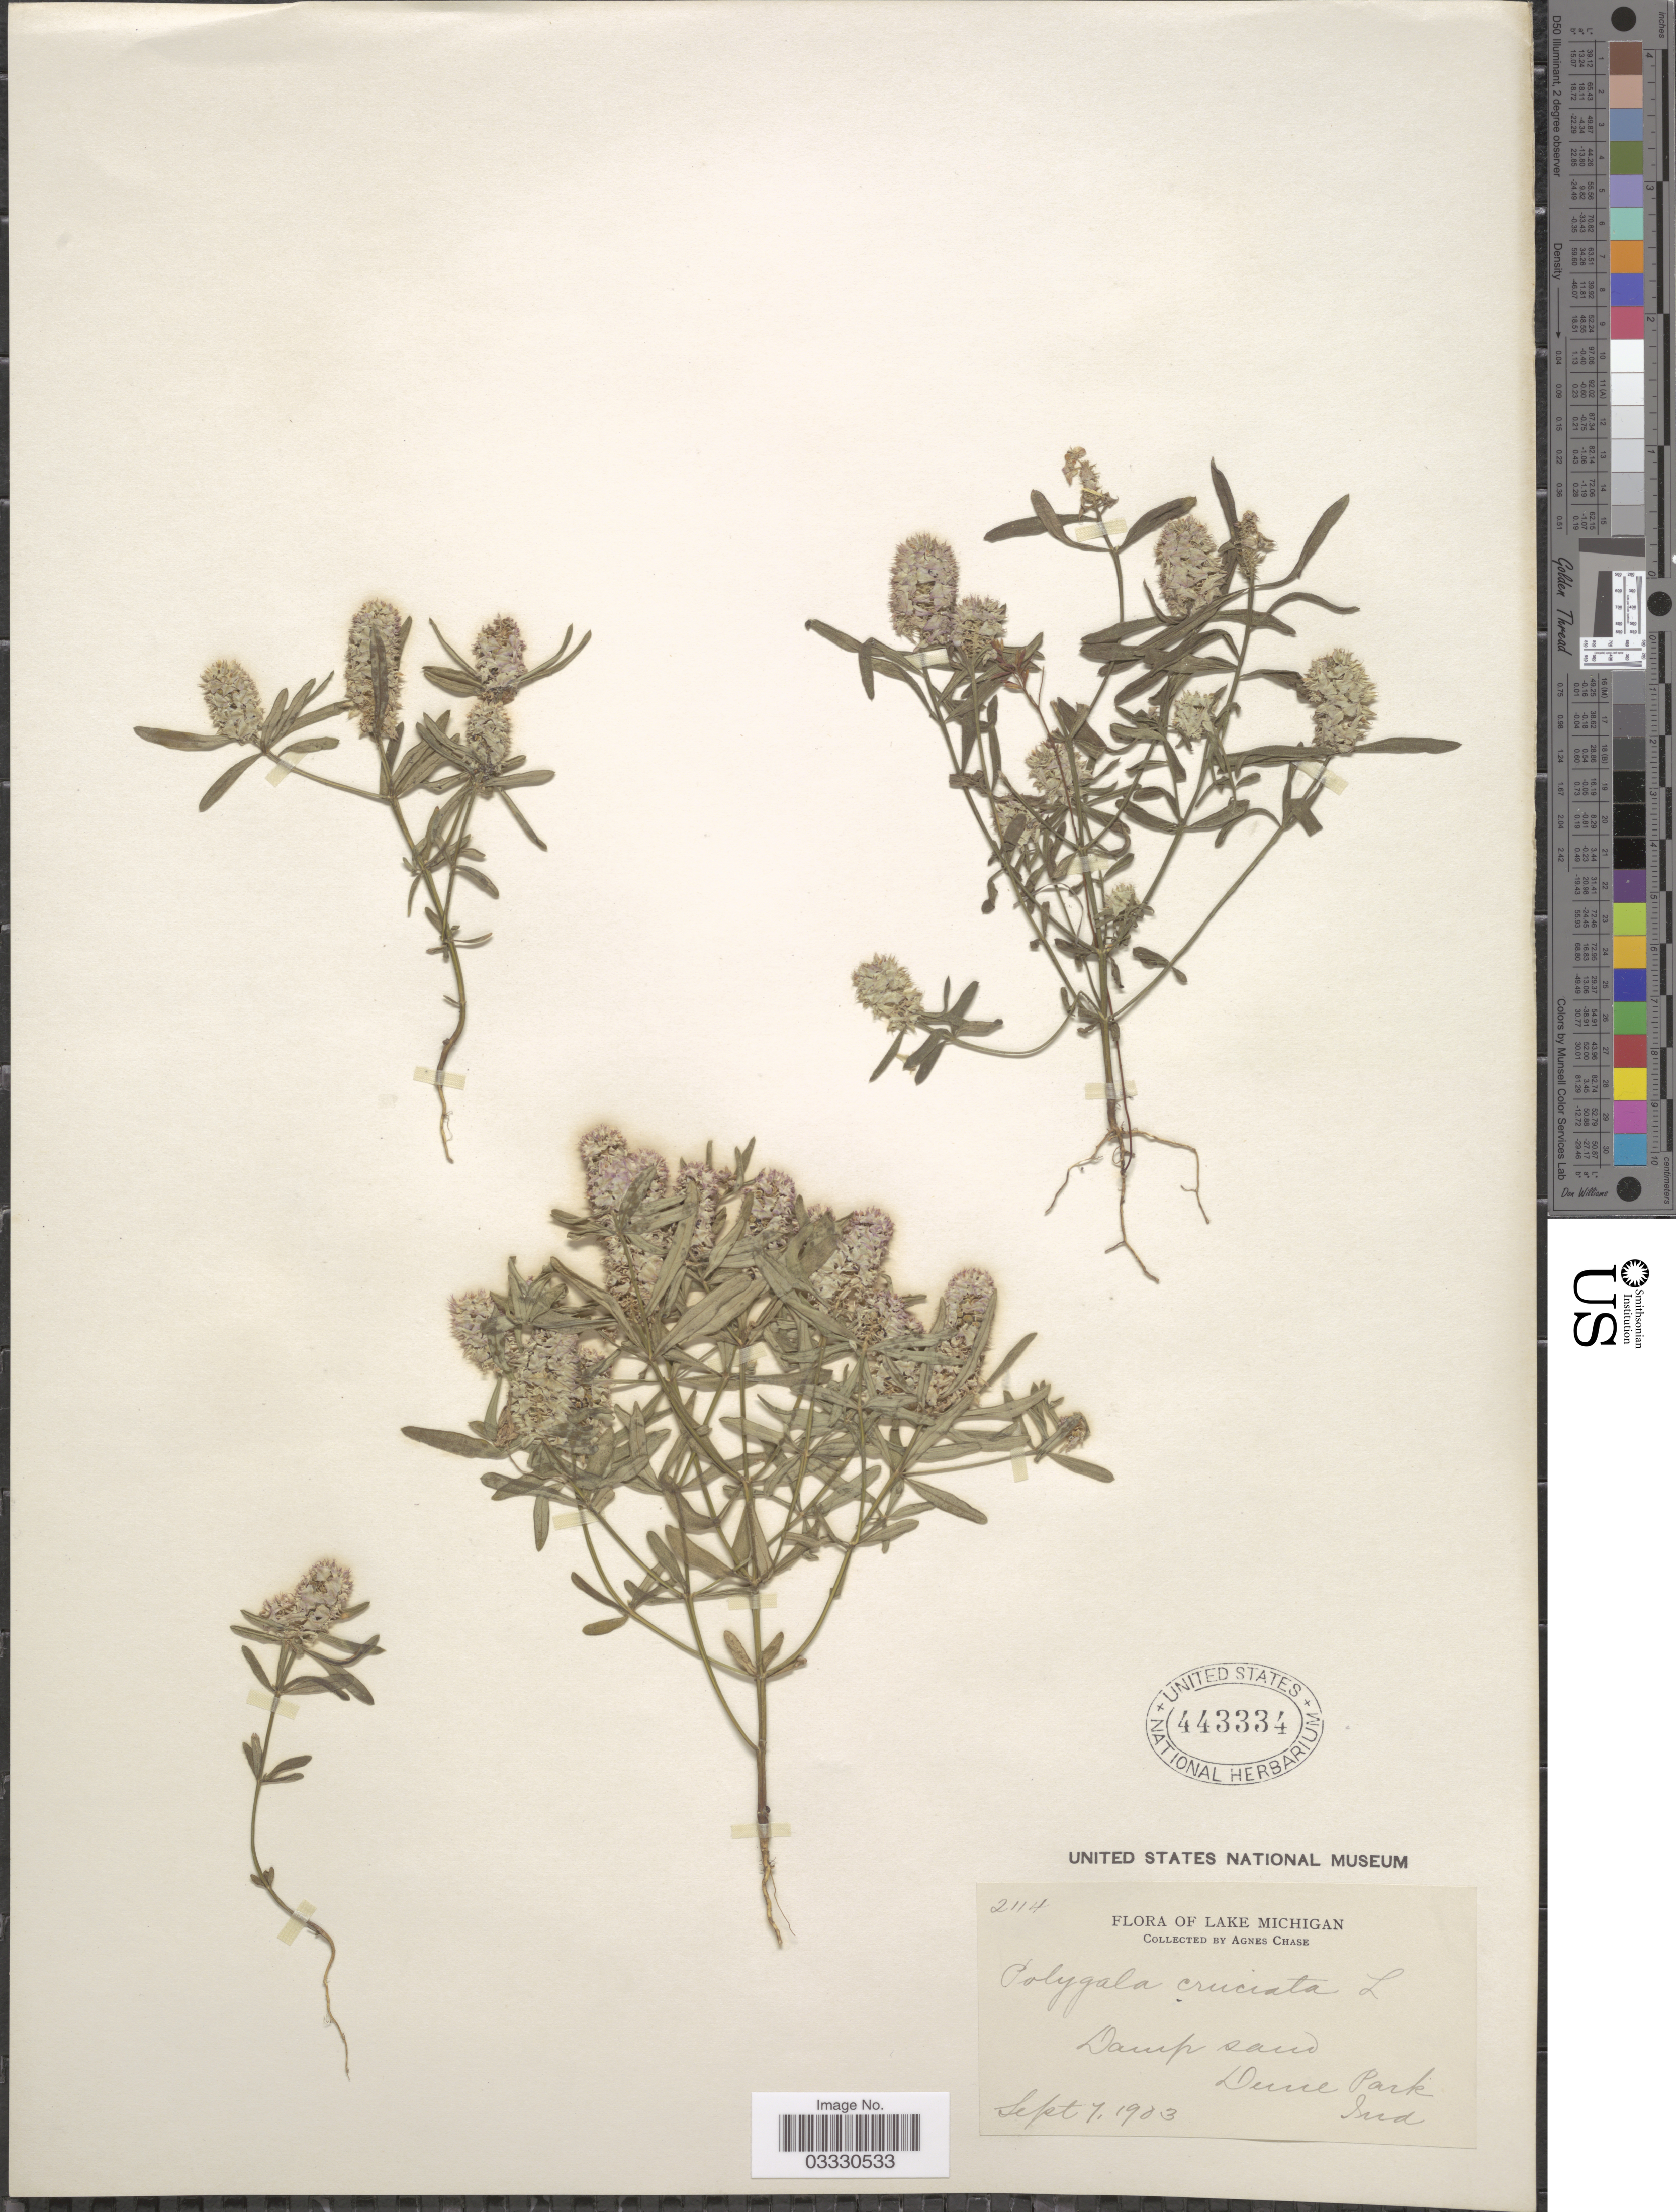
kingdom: Plantae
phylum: Tracheophyta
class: Magnoliopsida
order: Fabales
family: Polygalaceae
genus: Polygala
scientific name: Polygala cruciata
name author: L.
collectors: A. Chase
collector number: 2114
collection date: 1903-09-07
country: United States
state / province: Indiana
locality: Lake Michigan. Dune Park.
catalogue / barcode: US 443334